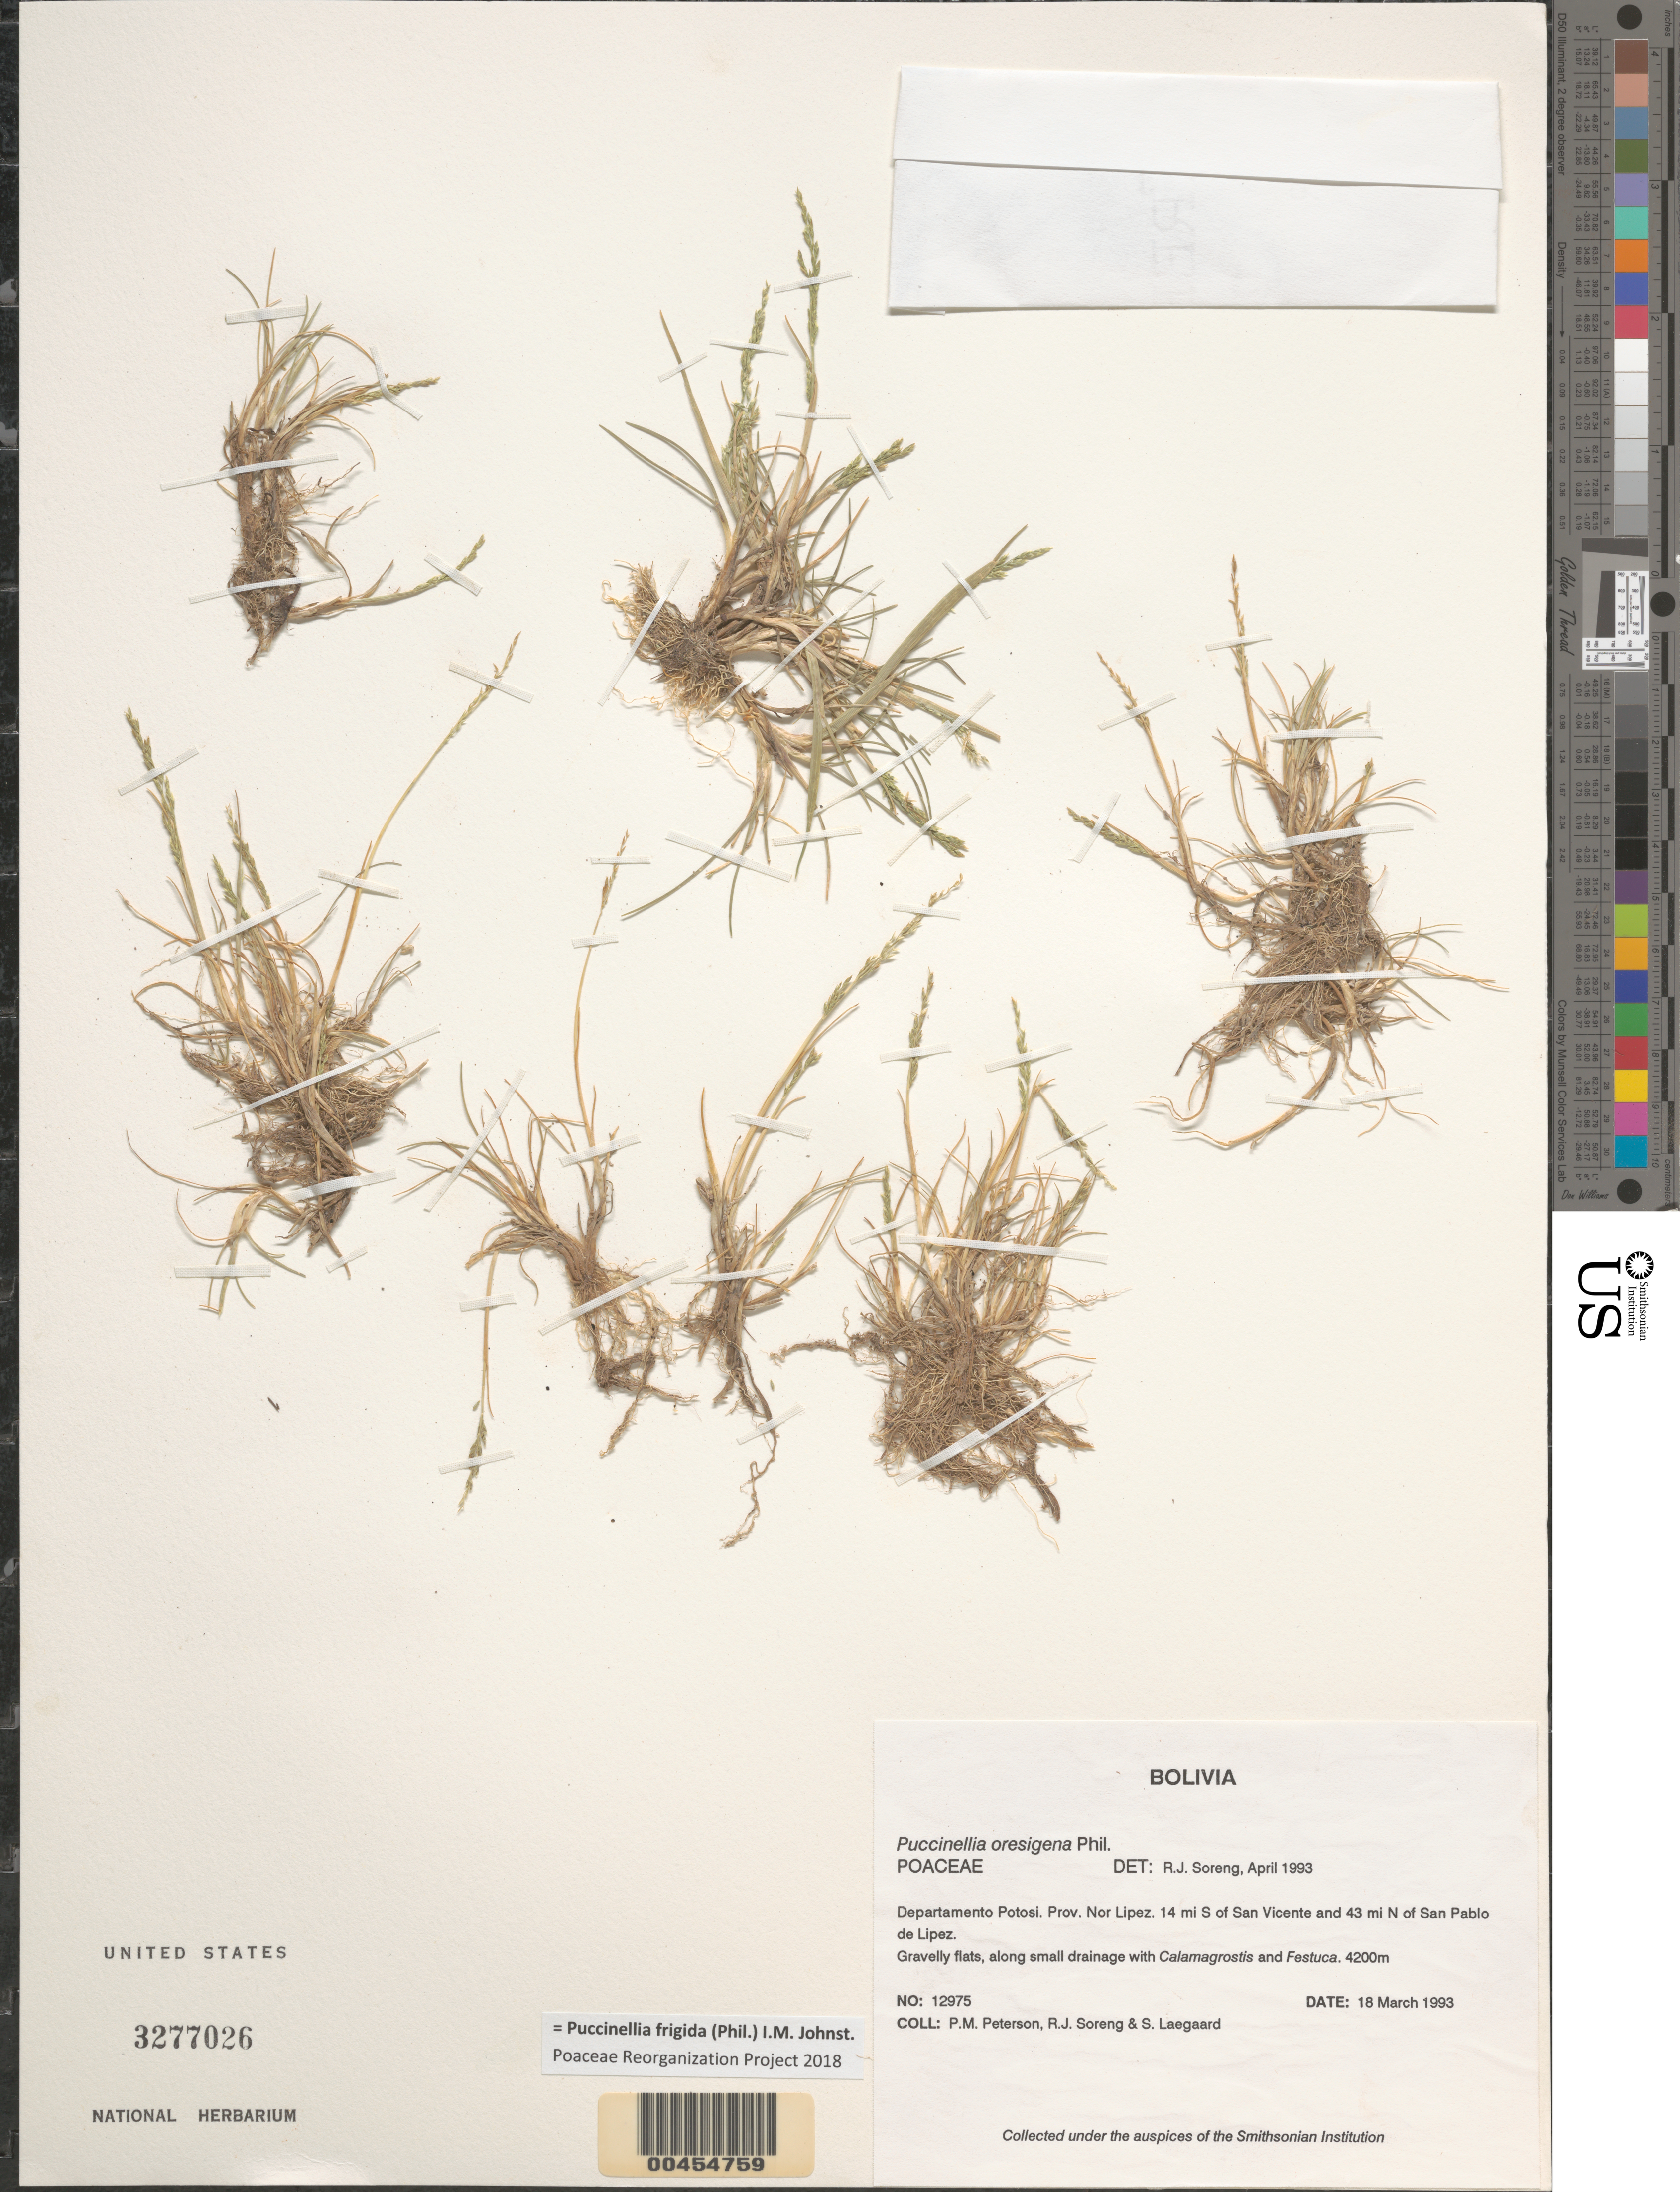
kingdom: Plantae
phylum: Tracheophyta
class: Liliopsida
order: Poales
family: Poaceae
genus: Puccinellia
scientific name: Puccinellia frigida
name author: (Phil.) I.M. Johnst.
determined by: Poaceae Reorganization Project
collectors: P. M. Peterson, R. J. Soreng & S. Lægaard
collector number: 12975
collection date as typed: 18 Mar 1993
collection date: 1993-03-18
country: Bolivia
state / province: Potosí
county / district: Nor Lípez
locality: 14 mi S of San Vicente and 43 mi N of San Pablo de Lipez.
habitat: Gravelly flats, along small drainage with Calamagrostis and Festuca.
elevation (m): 4200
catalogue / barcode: US 3277026